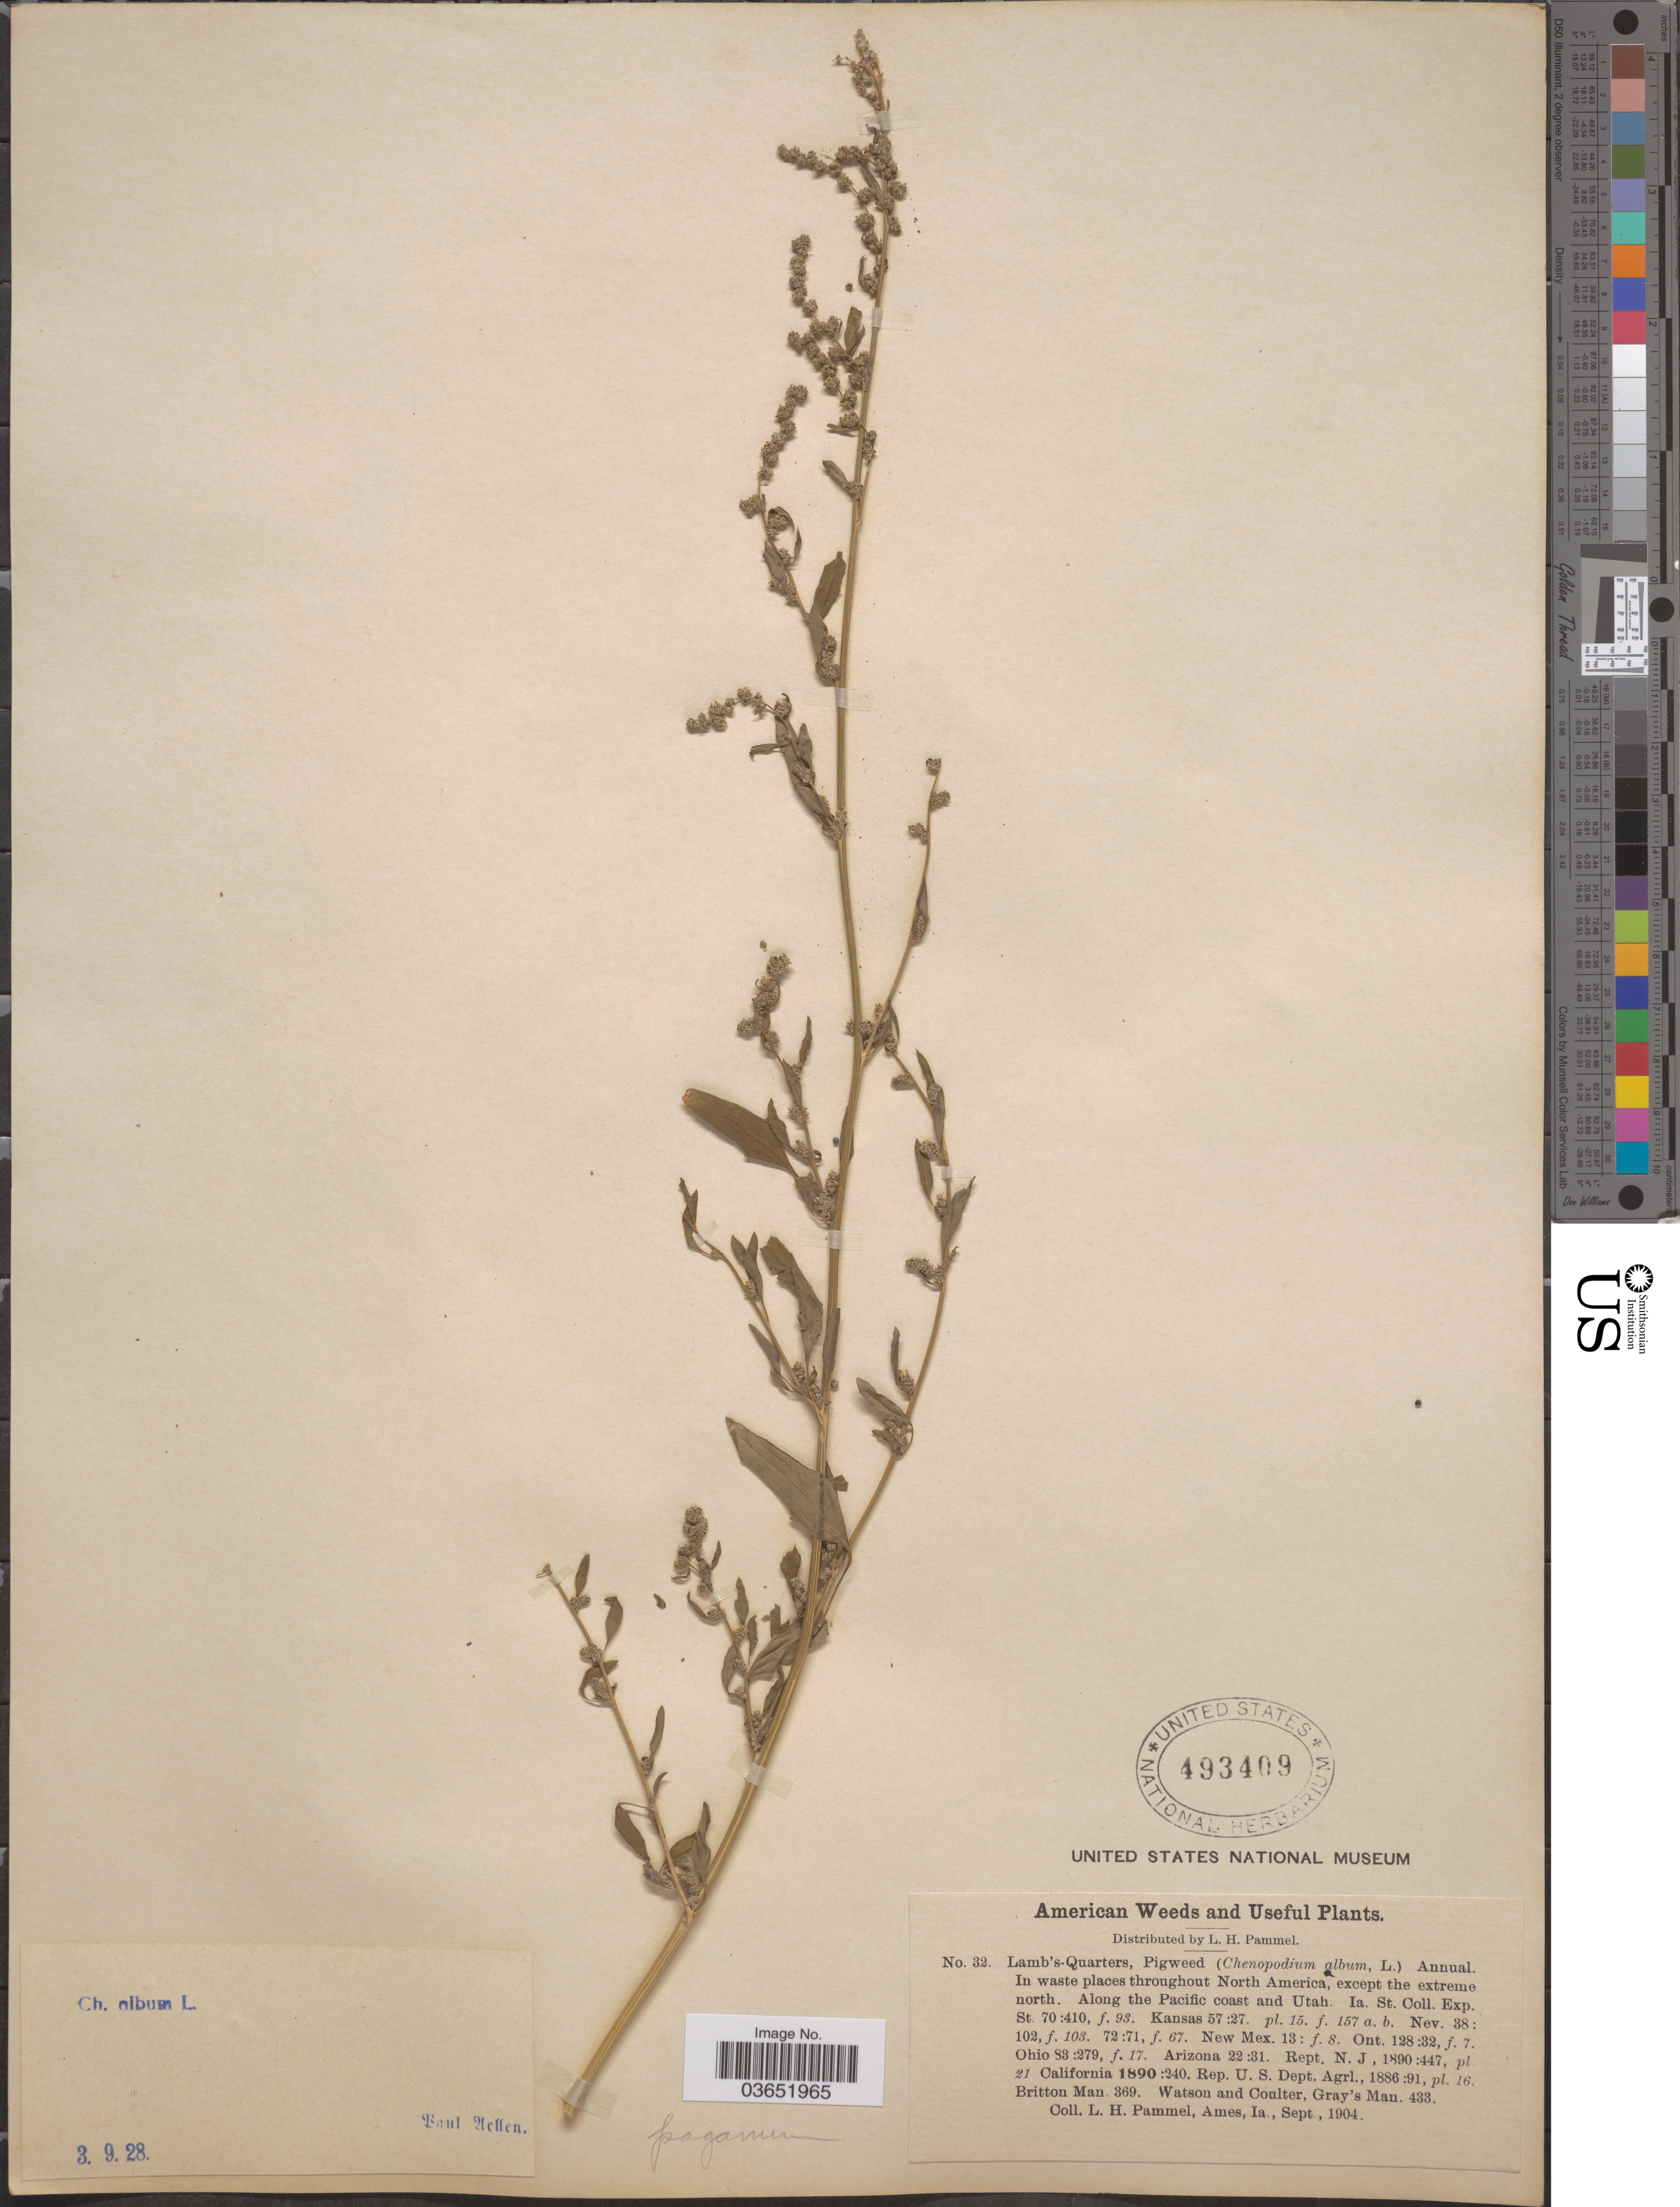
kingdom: Plantae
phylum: Tracheophyta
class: Magnoliopsida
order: Caryophyllales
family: Amaranthaceae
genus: Chenopodium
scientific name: Chenopodium album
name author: L.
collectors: L. Pammel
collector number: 32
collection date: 1904-09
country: United States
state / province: Iowa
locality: Ames.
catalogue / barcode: US 493409